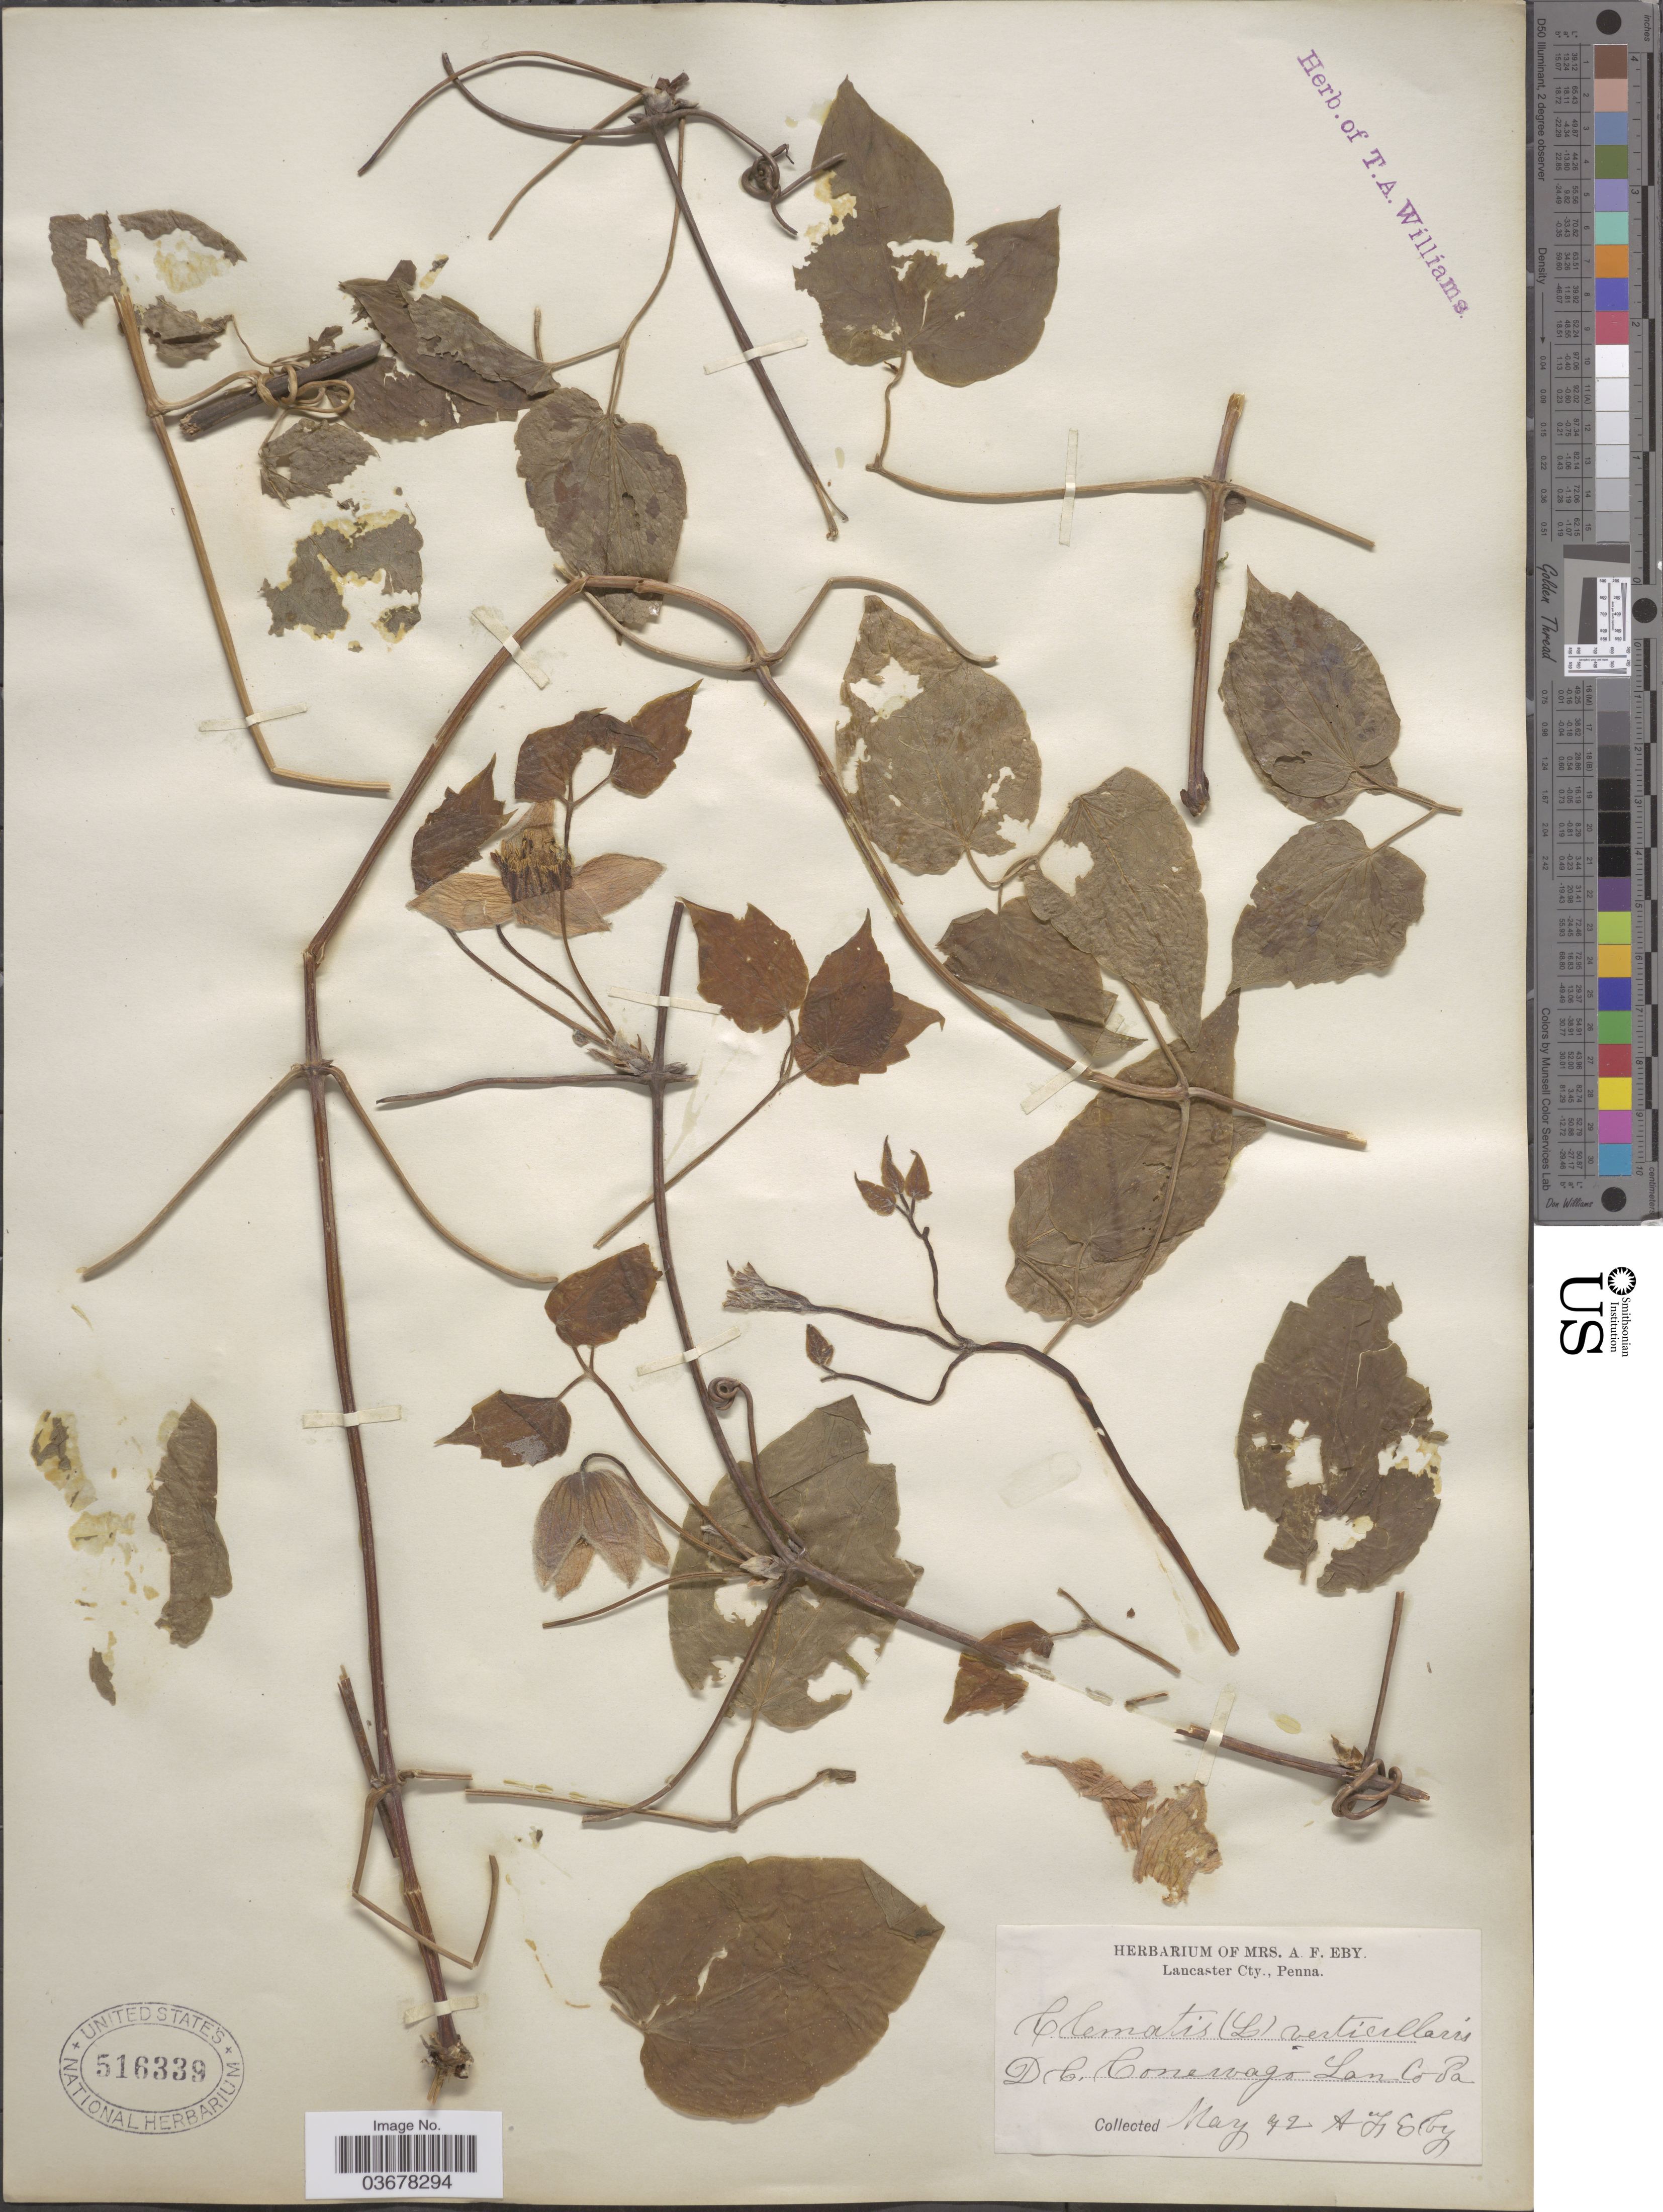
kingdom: Plantae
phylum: Tracheophyta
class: Magnoliopsida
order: Ranunculales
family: Ranunculaceae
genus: Clematis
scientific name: Clematis verticillaris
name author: DC.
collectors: Mrs. A. F. Eby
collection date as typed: Transcribed d/m/y: /5/92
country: United States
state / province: Pennsylvania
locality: Conewago, Lancaster Cty.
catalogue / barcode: US 516339